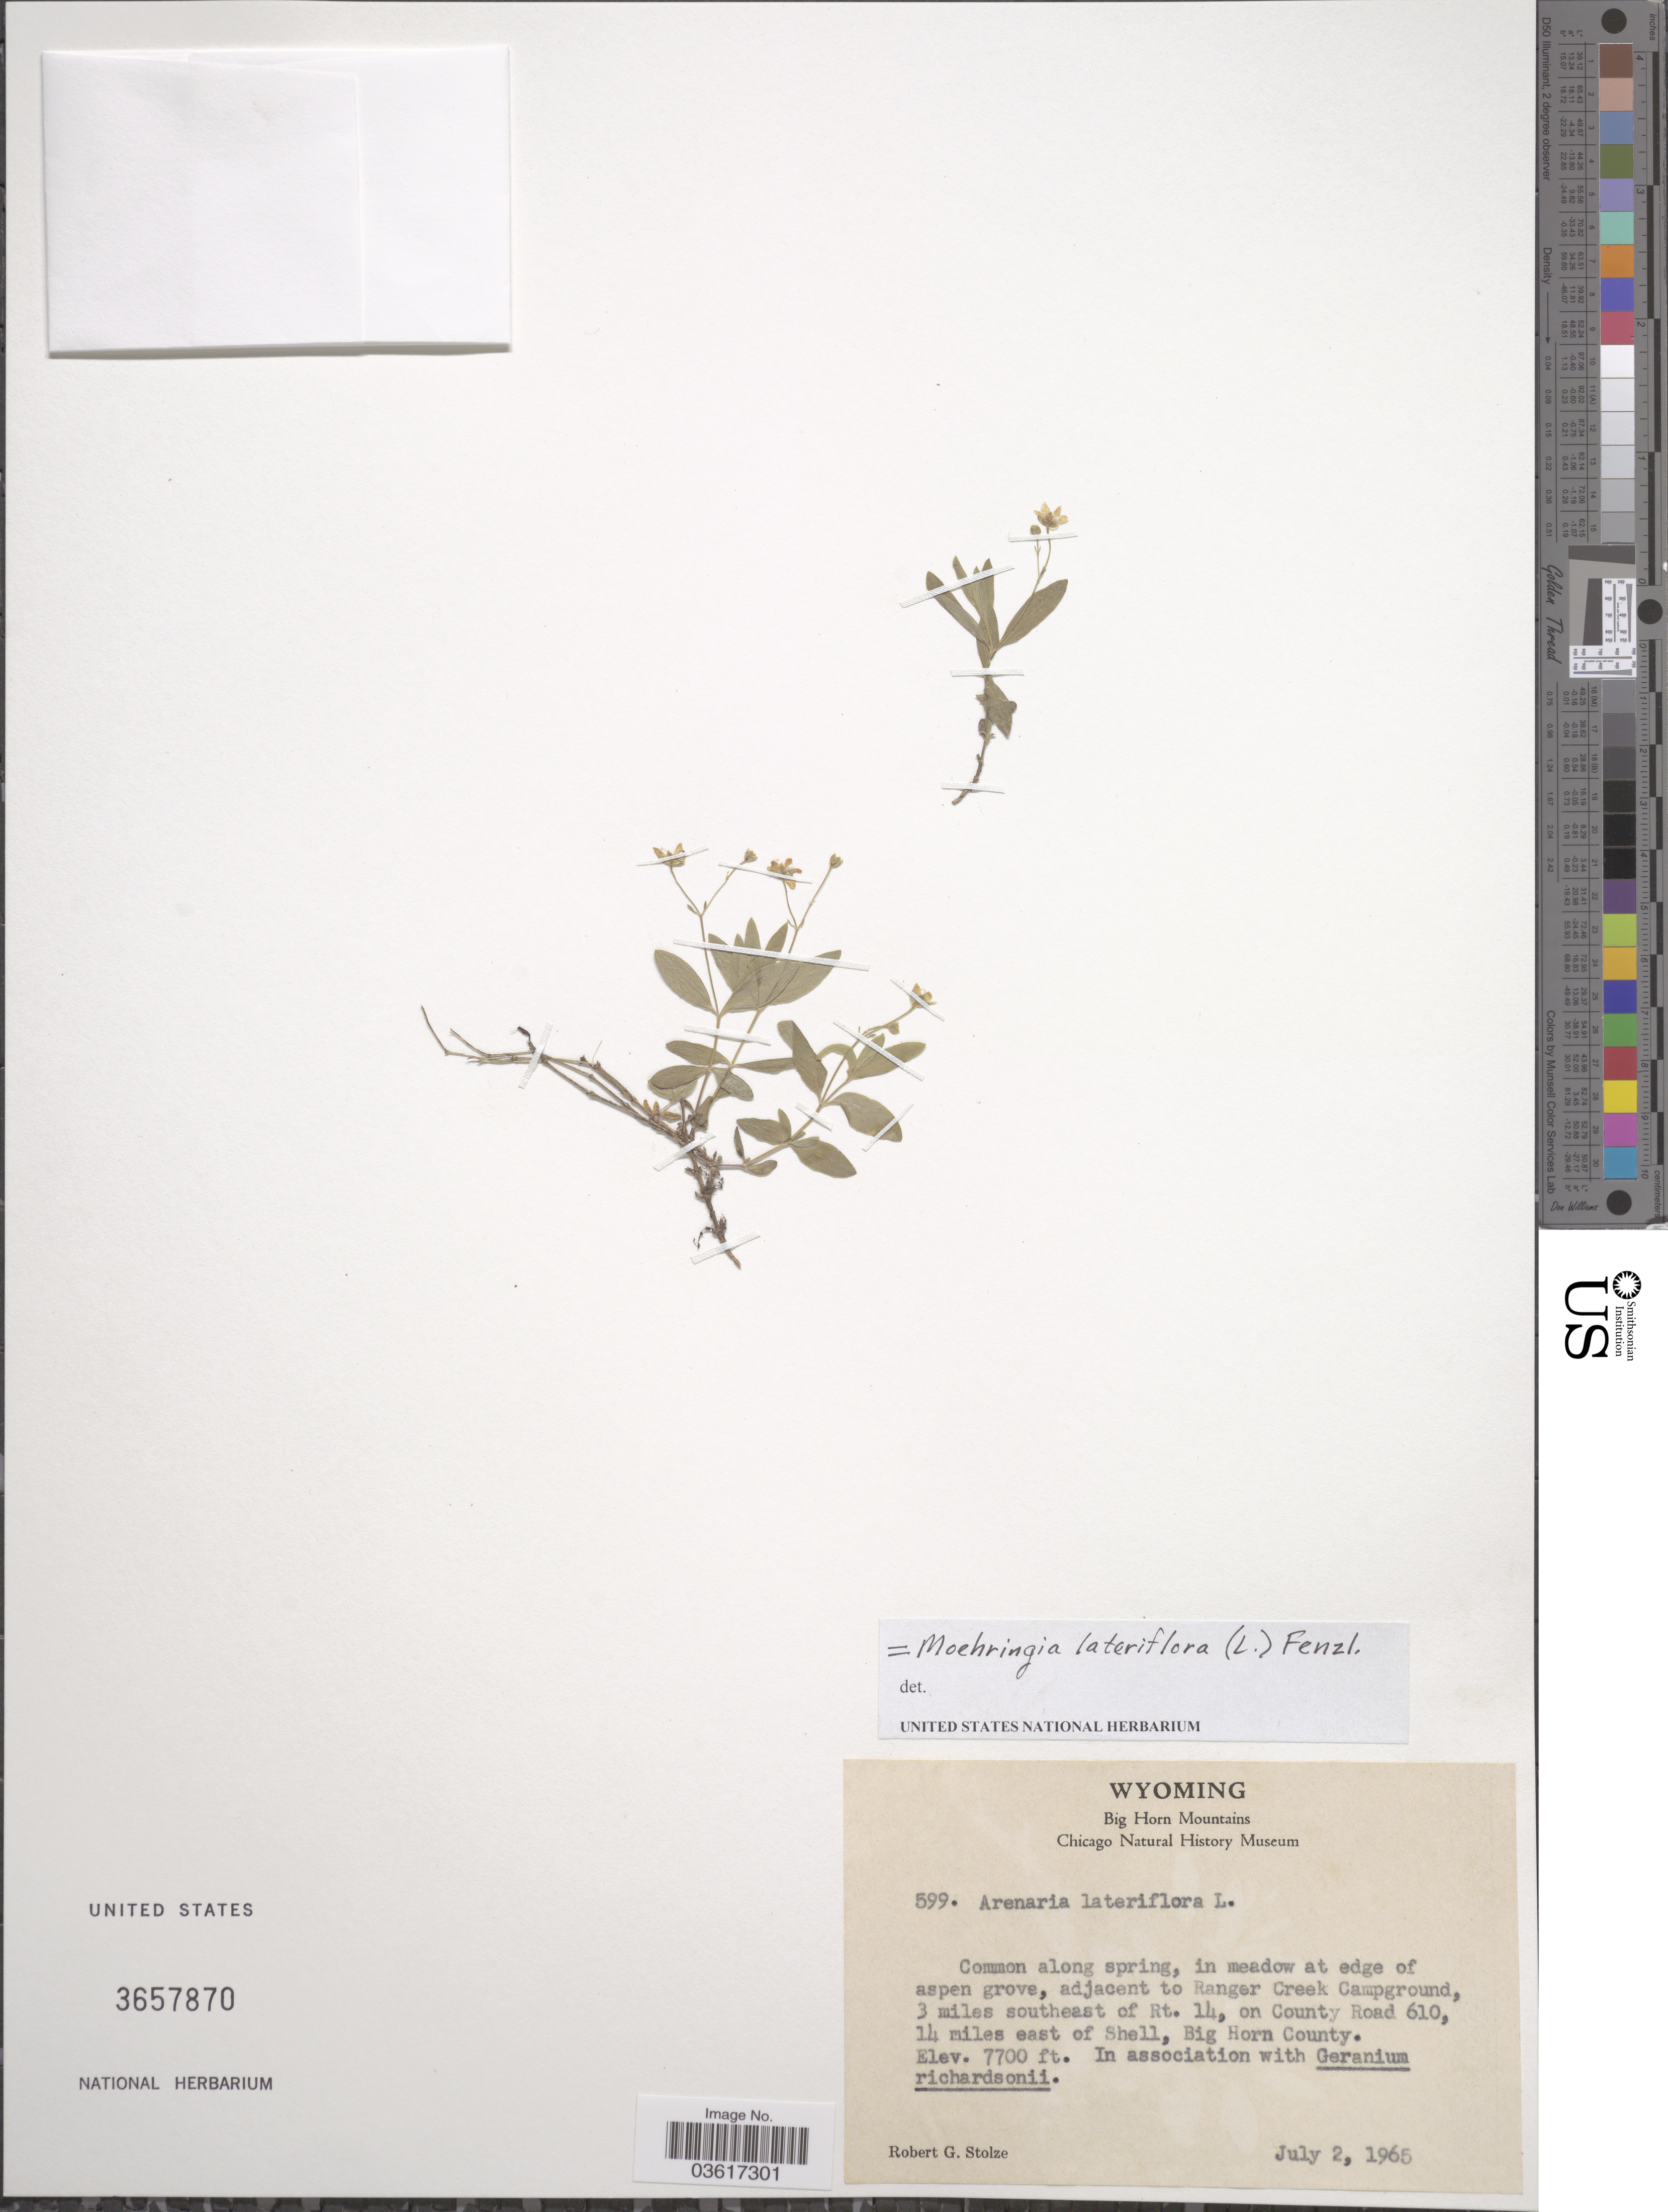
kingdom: Plantae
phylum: Tracheophyta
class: Magnoliopsida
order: Caryophyllales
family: Caryophyllaceae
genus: Moehringia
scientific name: Moehringia lateriflora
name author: (L.) Fenzl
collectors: R. G. Stolze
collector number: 599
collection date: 1965-07-02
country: United States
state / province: Wyoming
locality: Big Horn Mountains. Adjacent to Ranger Creek Campground, 3 miles southeast of Rt. 14, on County Road 610, 14 miles east of Shell, Big Horn County.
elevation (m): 2347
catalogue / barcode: US 3657870